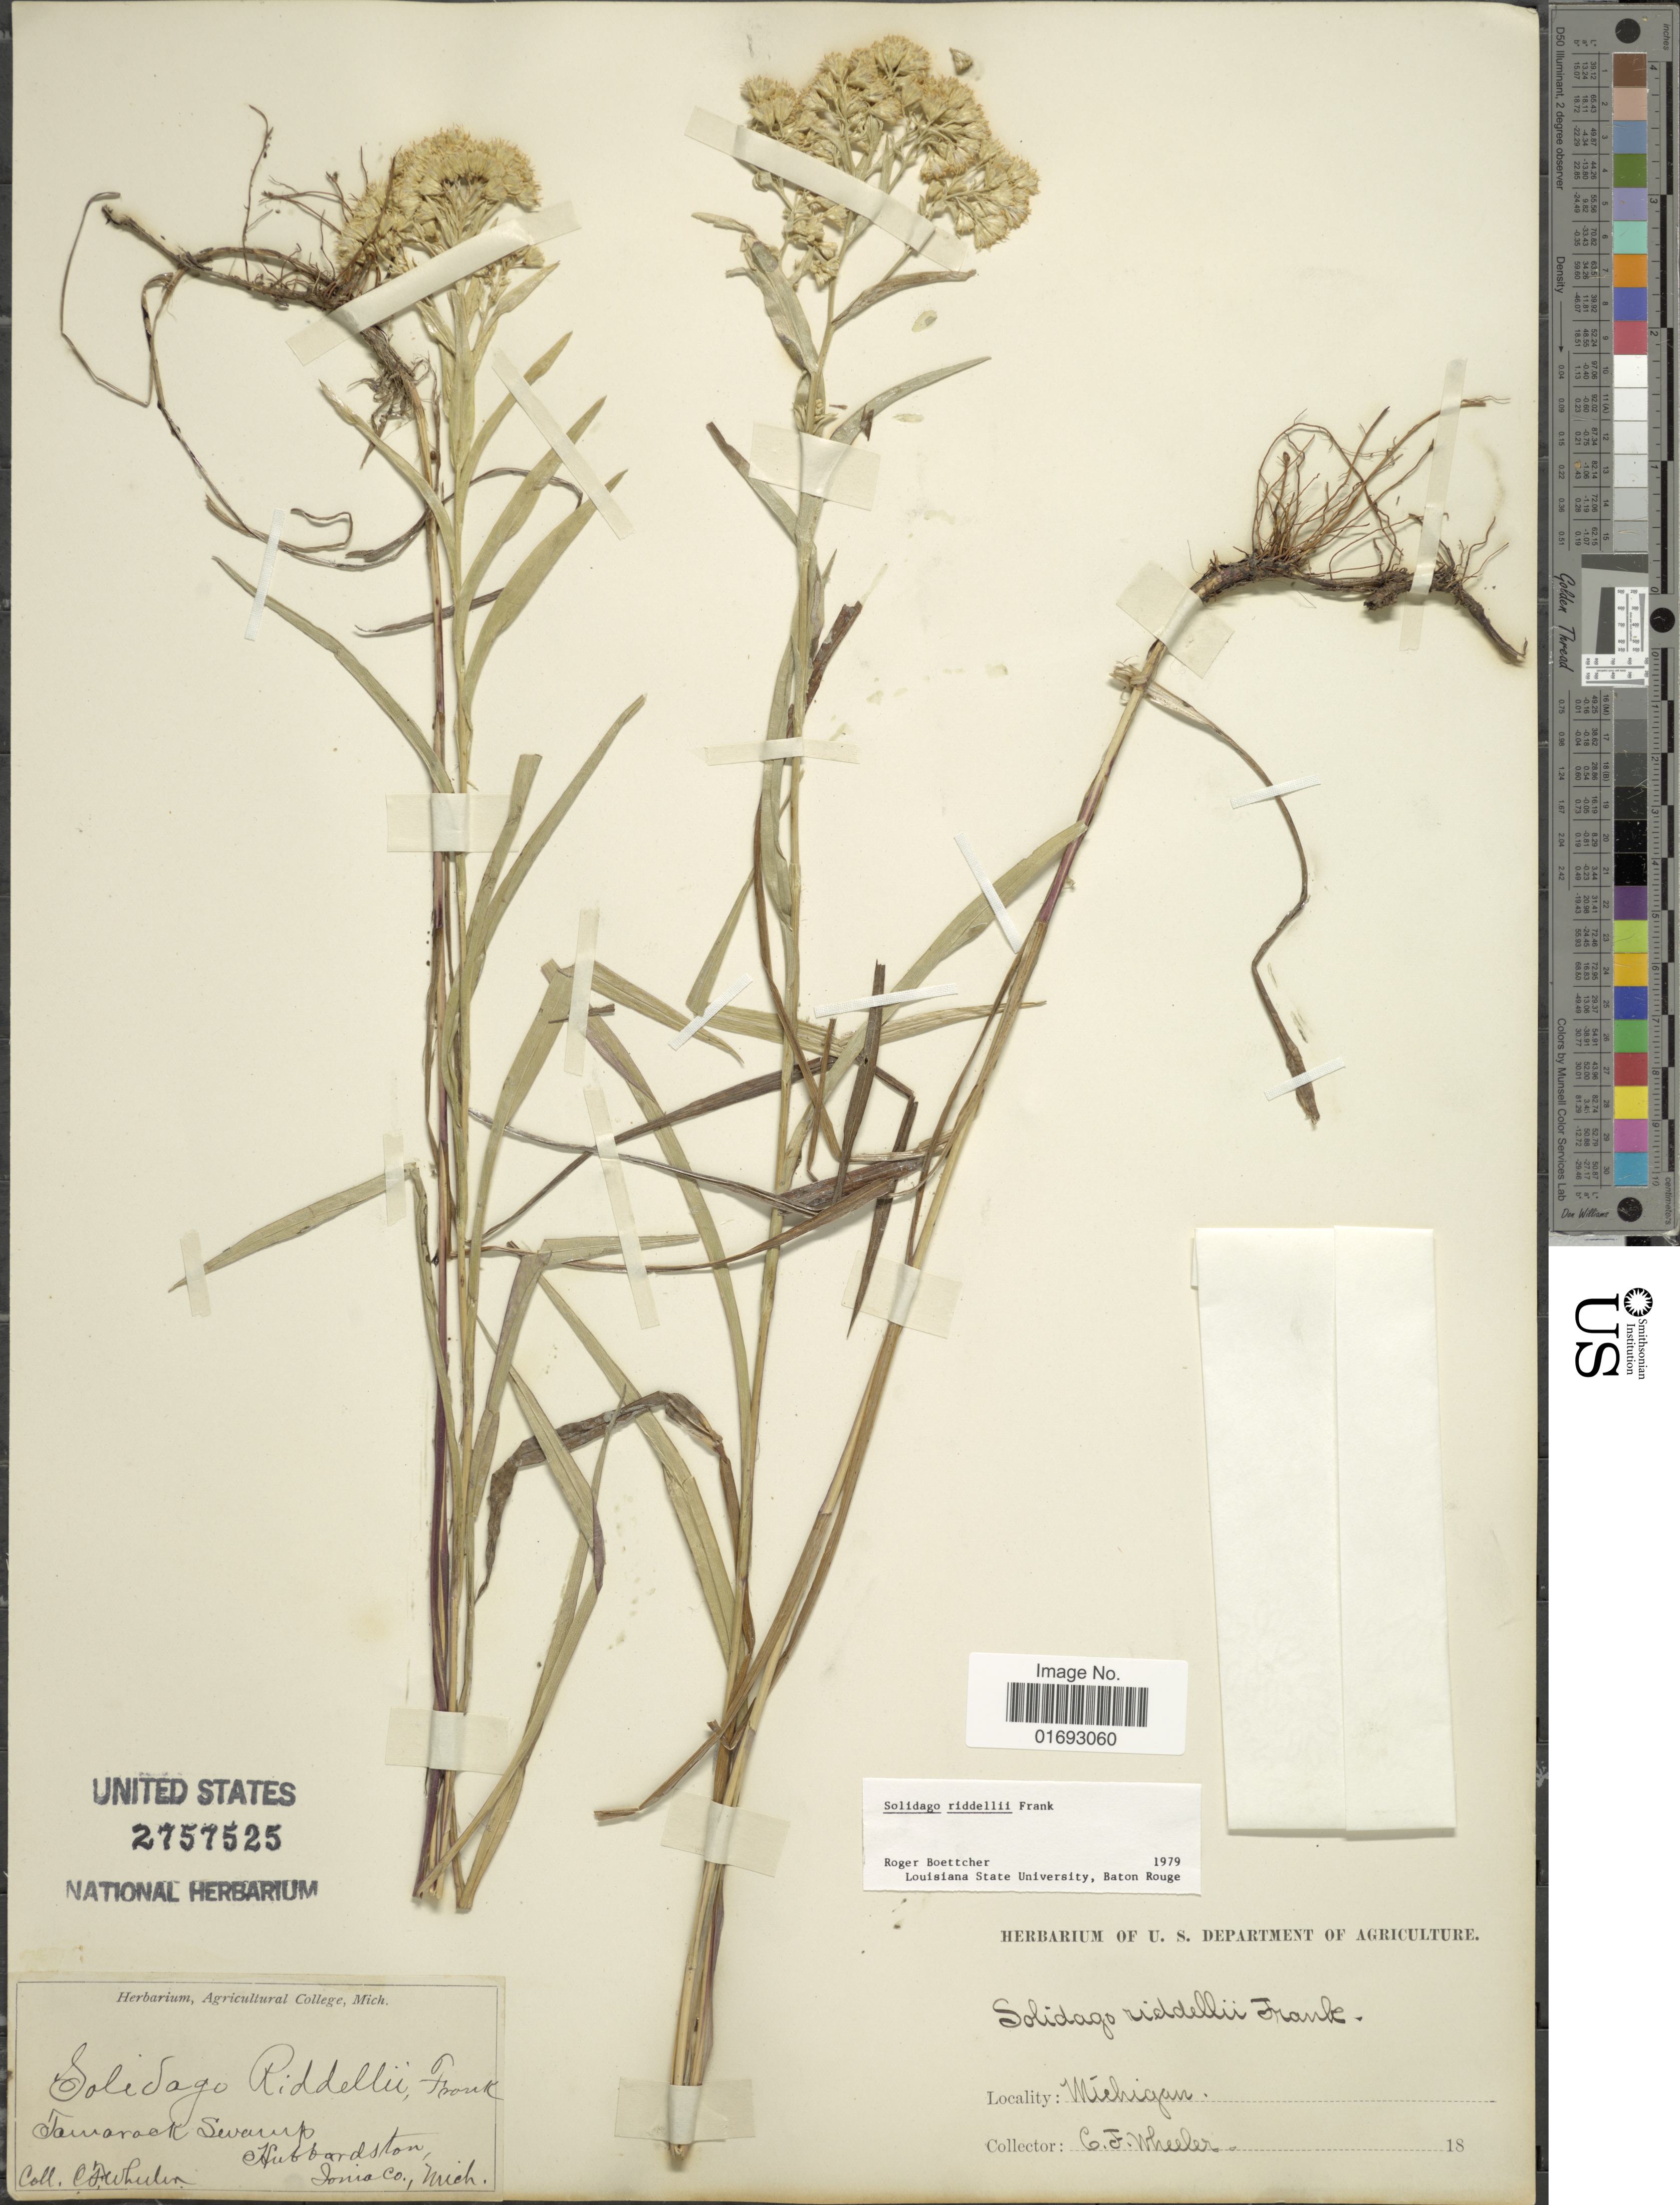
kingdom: Plantae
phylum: Tracheophyta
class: Magnoliopsida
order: Asterales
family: Asteraceae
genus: Oligoneuron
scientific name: Oligoneuron riddellii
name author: (Frank) Rydb.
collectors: C. Wheeler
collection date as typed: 18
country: United States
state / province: Michigan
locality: Taumarack Swamp, Hubbardston Tonia Co.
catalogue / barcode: US 2757525